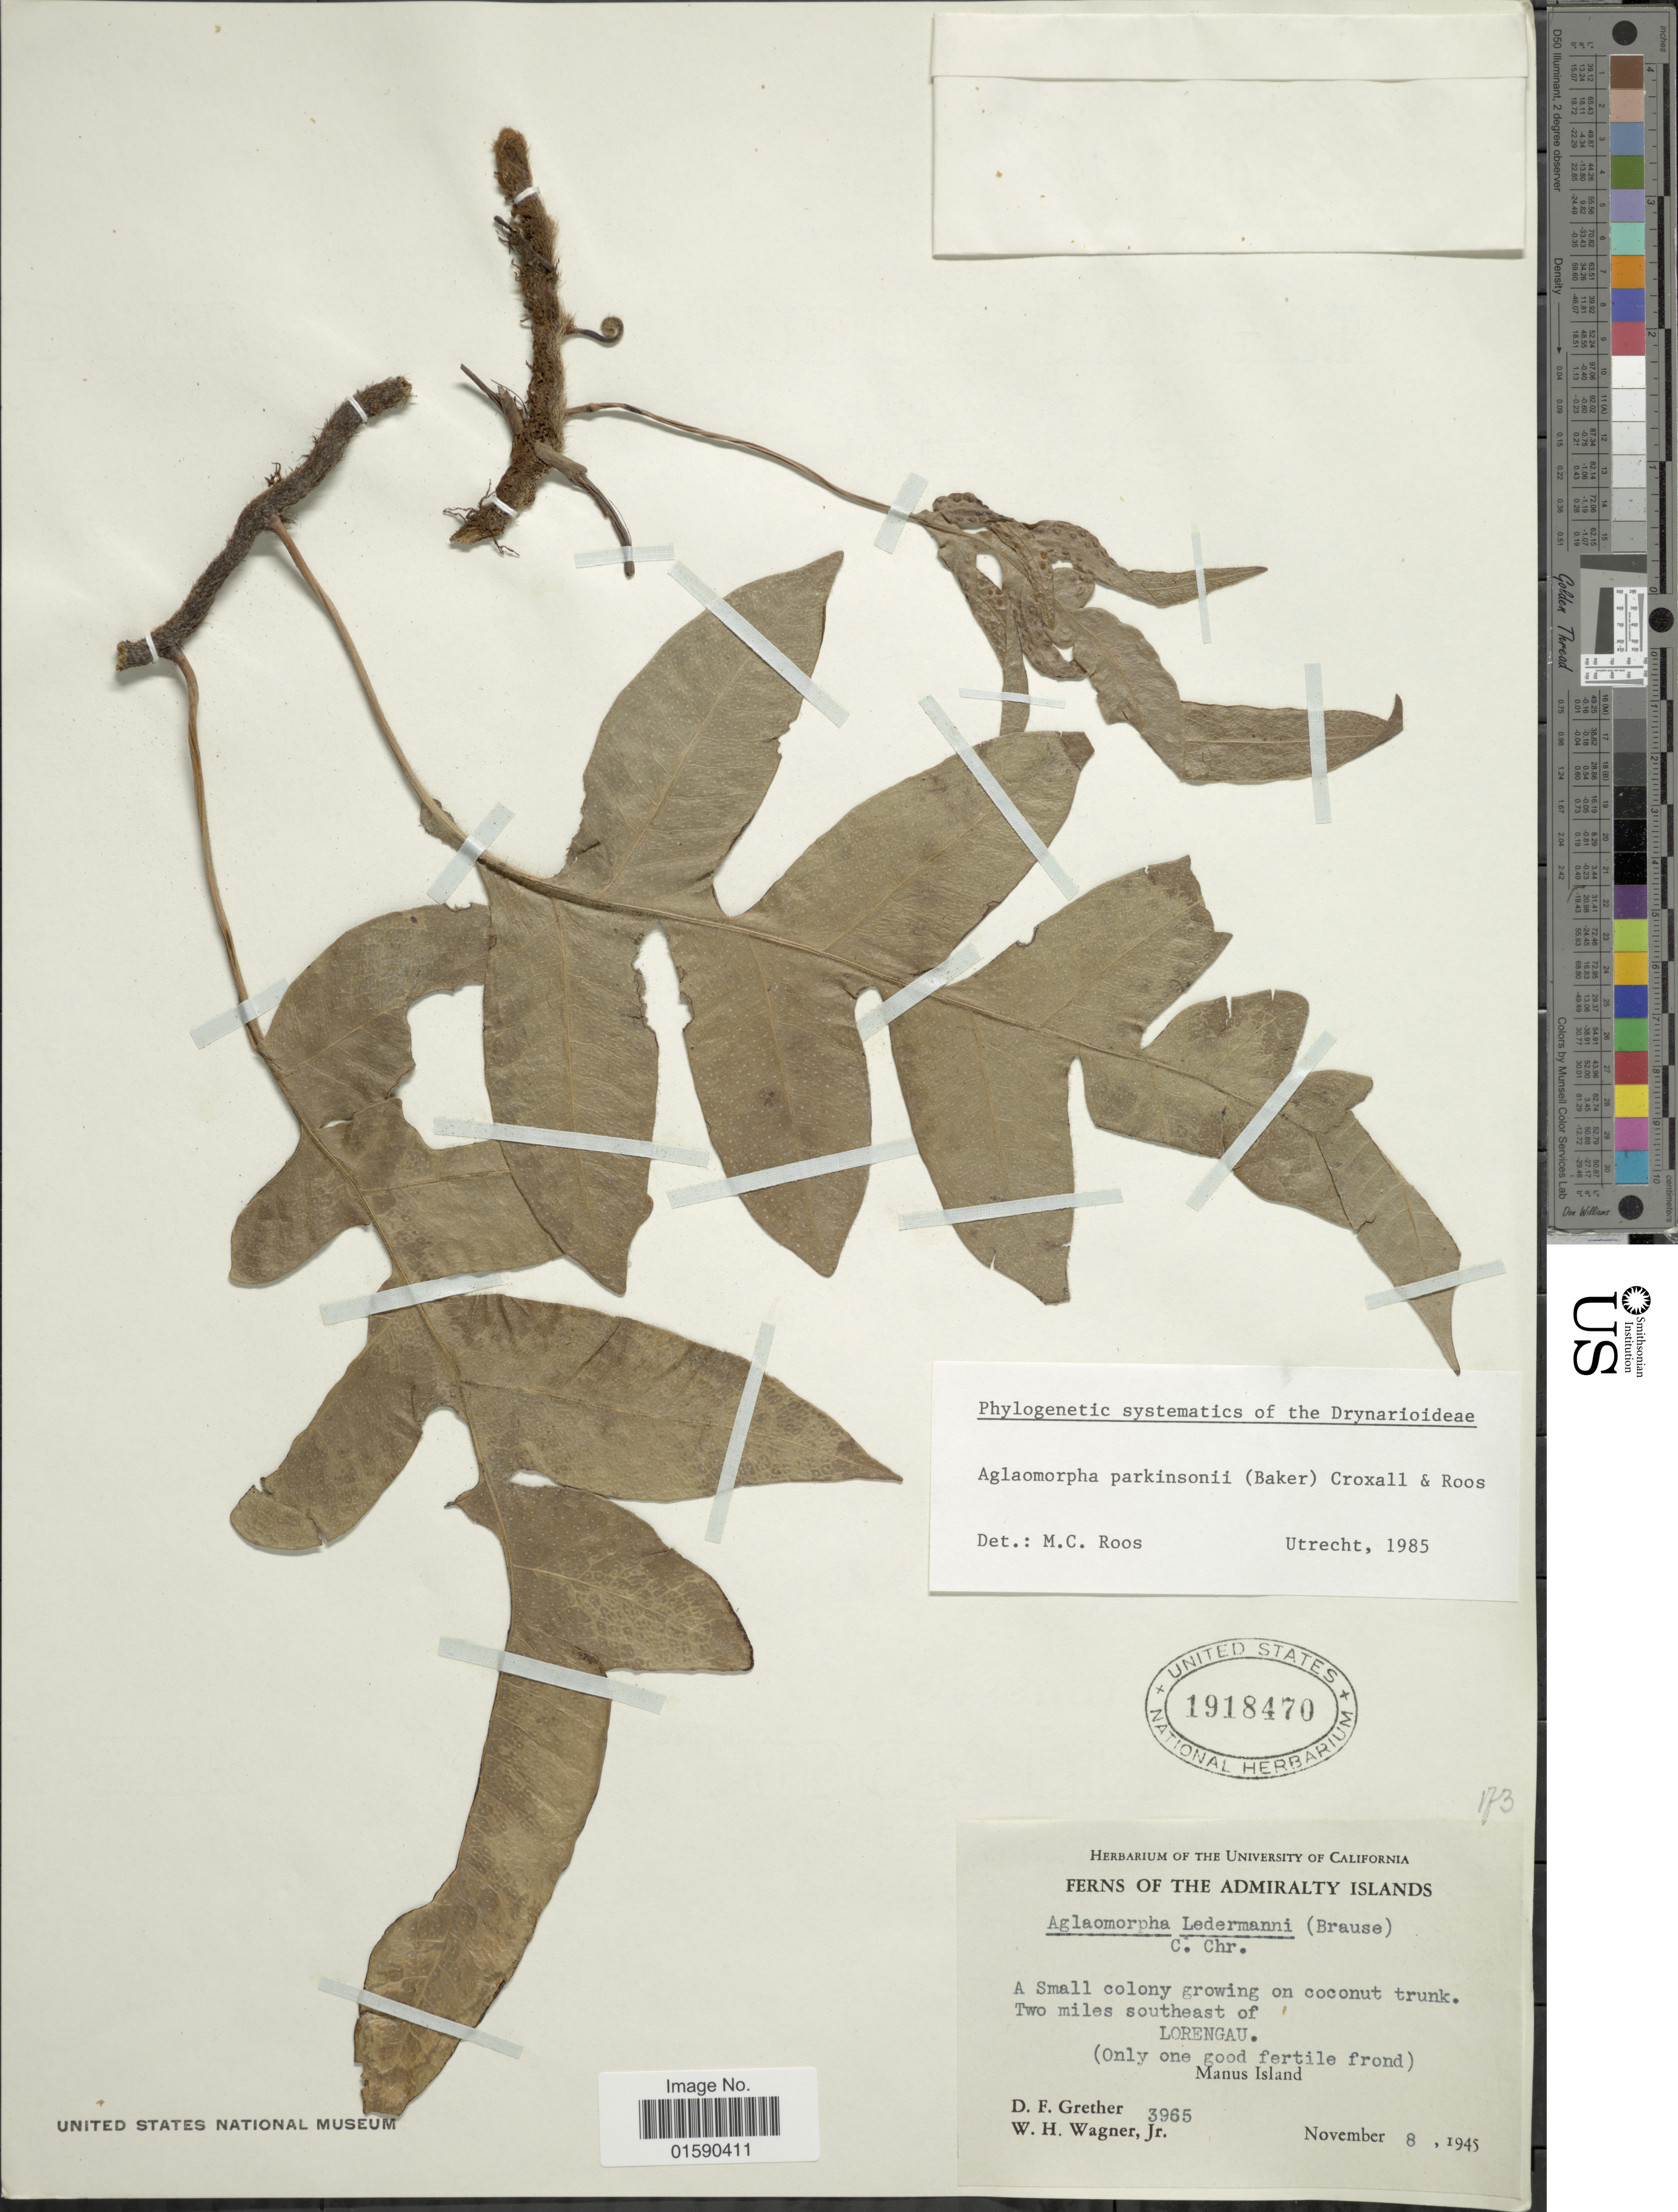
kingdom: Plantae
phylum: Tracheophyta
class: Polypodiopsida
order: Polypodiales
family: Polypodiaceae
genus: Aglaomorpha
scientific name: Aglaomorpha parkinsonii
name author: (Baker) Parris & M.C. Roos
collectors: D. F. Grether & W. H. Wagner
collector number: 3965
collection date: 1945-11-08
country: Papua New Guinea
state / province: Manus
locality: Admiralty Islands. Two miles southeast of Lorengau, Manus Island.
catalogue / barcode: US 1918470